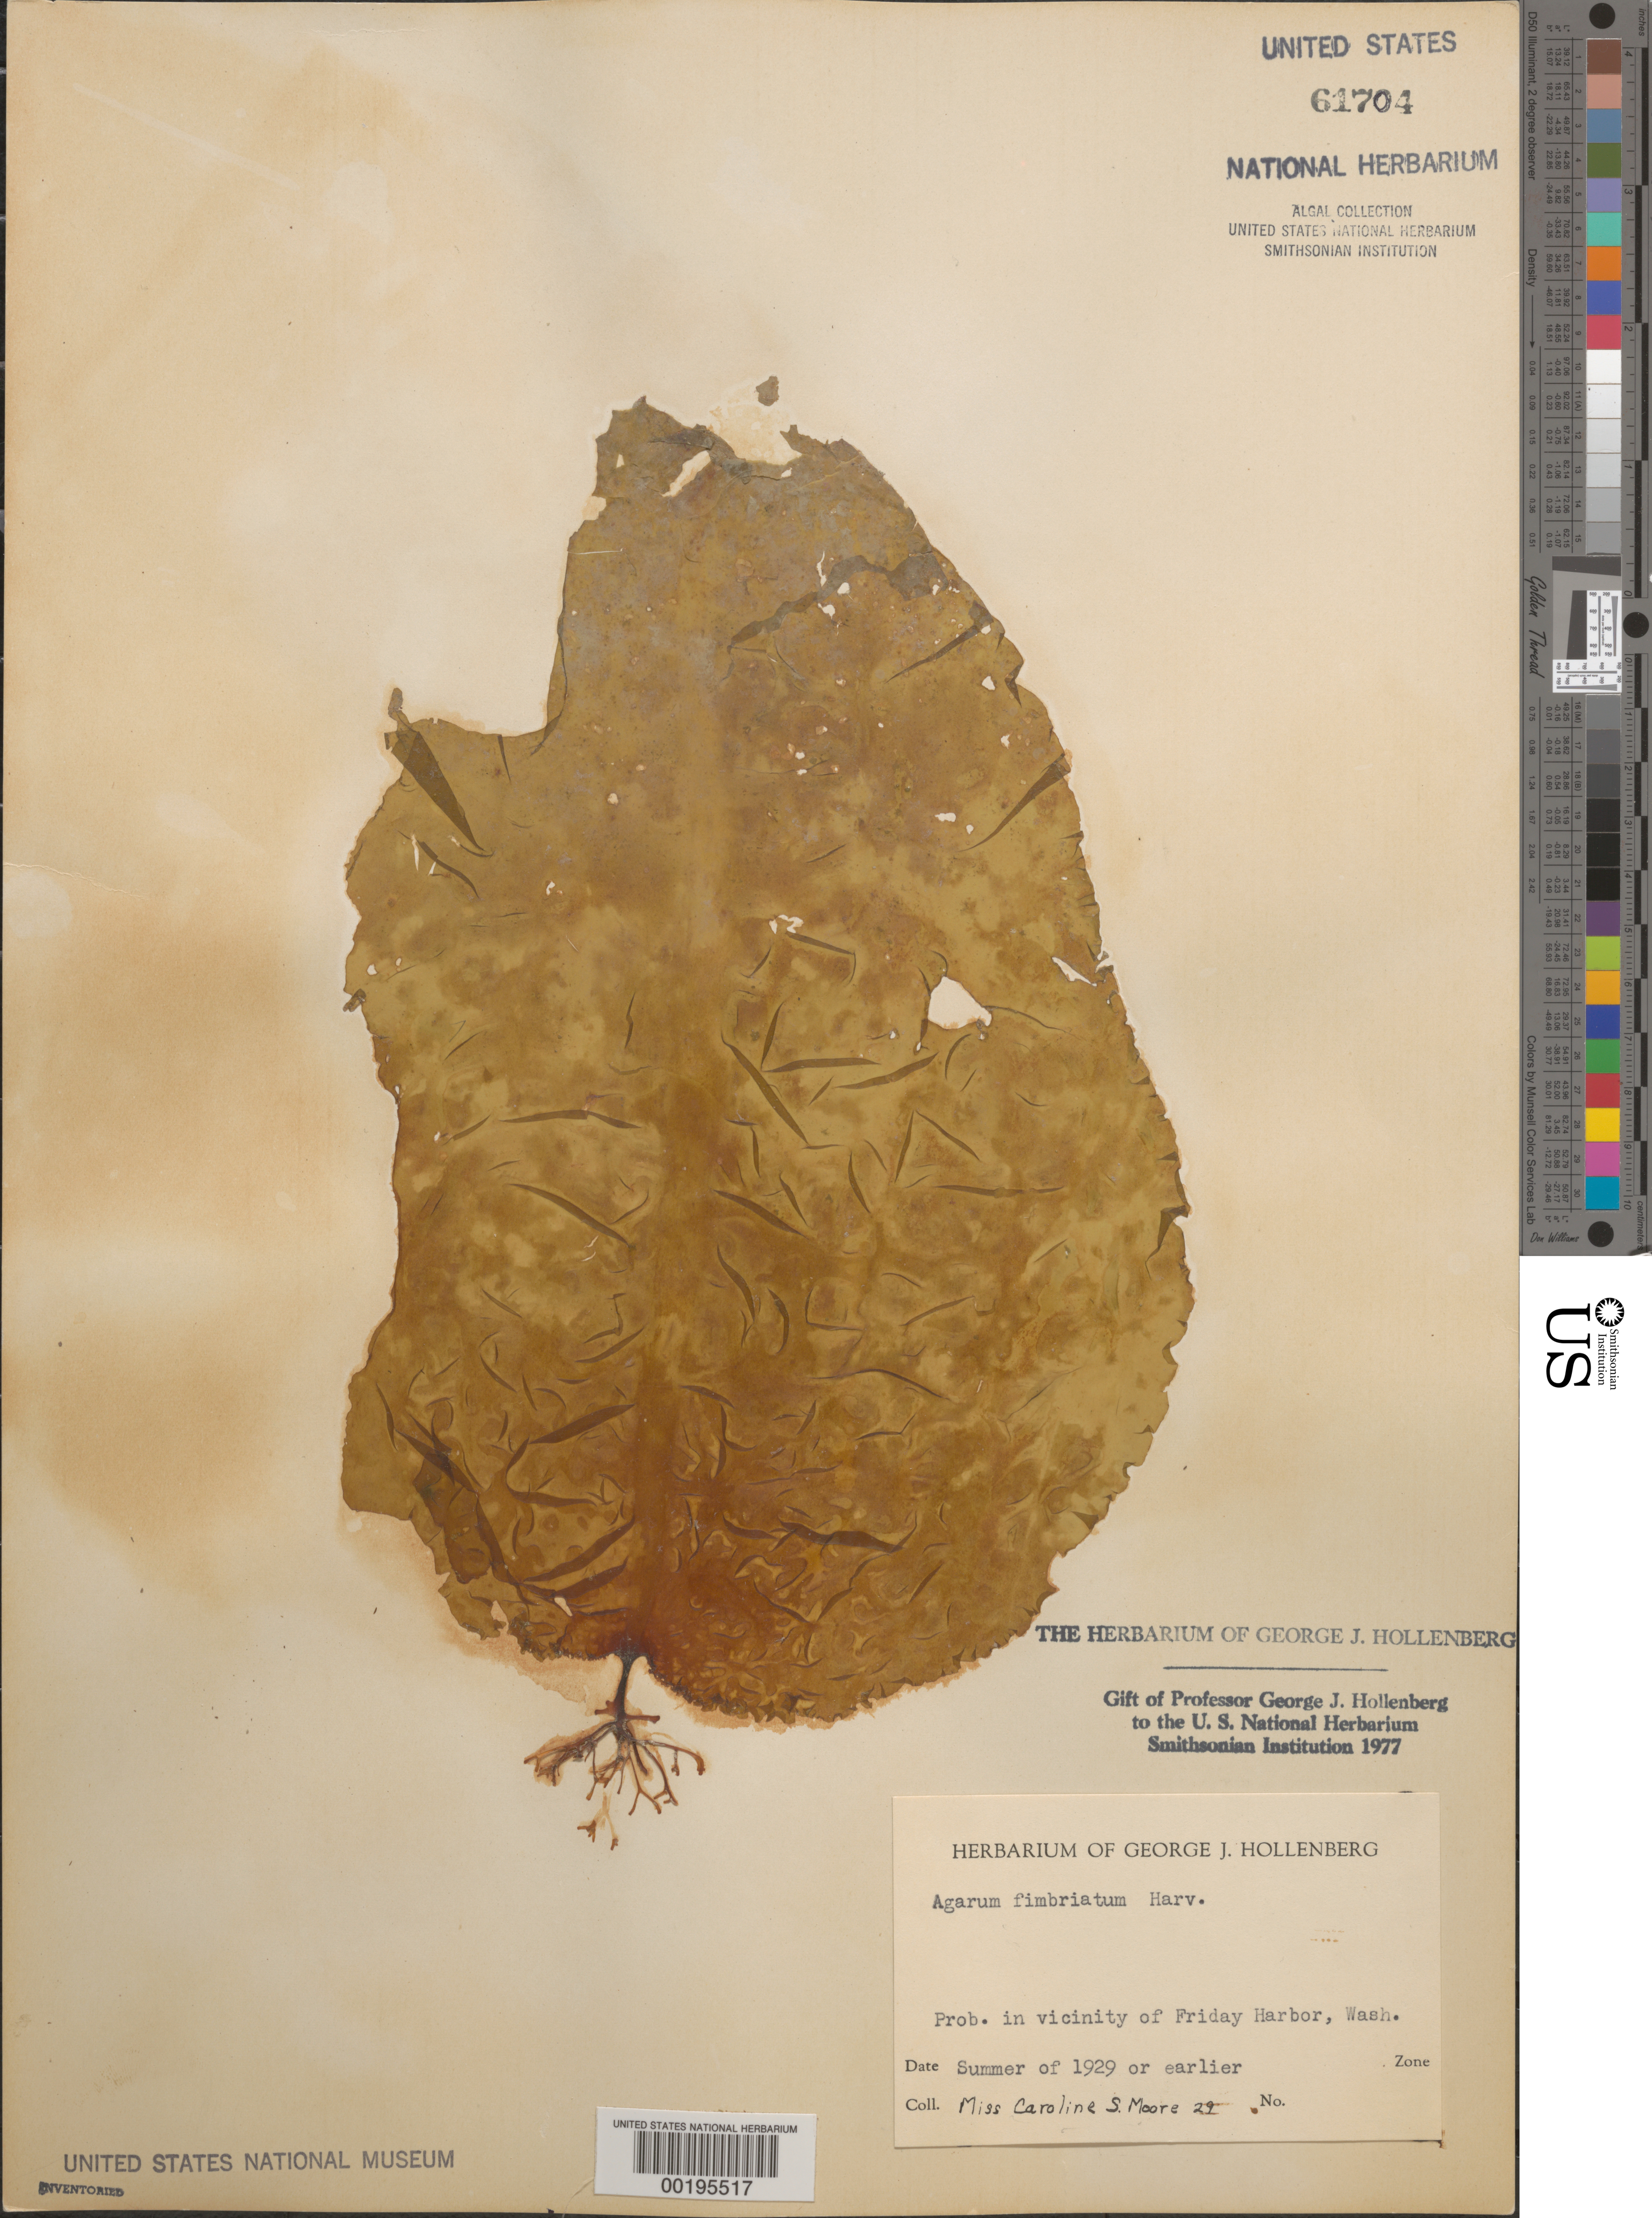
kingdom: Chromista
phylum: Ochrophyta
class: Phaeophyceae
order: Laminariales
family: Agaraceae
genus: Neoagarum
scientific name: Neoagarum fimbriatum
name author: (Harvey) H.Kawai & Hanyuda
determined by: Algae name updating Project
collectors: C. Moore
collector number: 29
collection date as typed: Sum 1929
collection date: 1929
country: United States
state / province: Washington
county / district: San Juan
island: San Juan Island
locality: Friday Harbor area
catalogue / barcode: US 61704